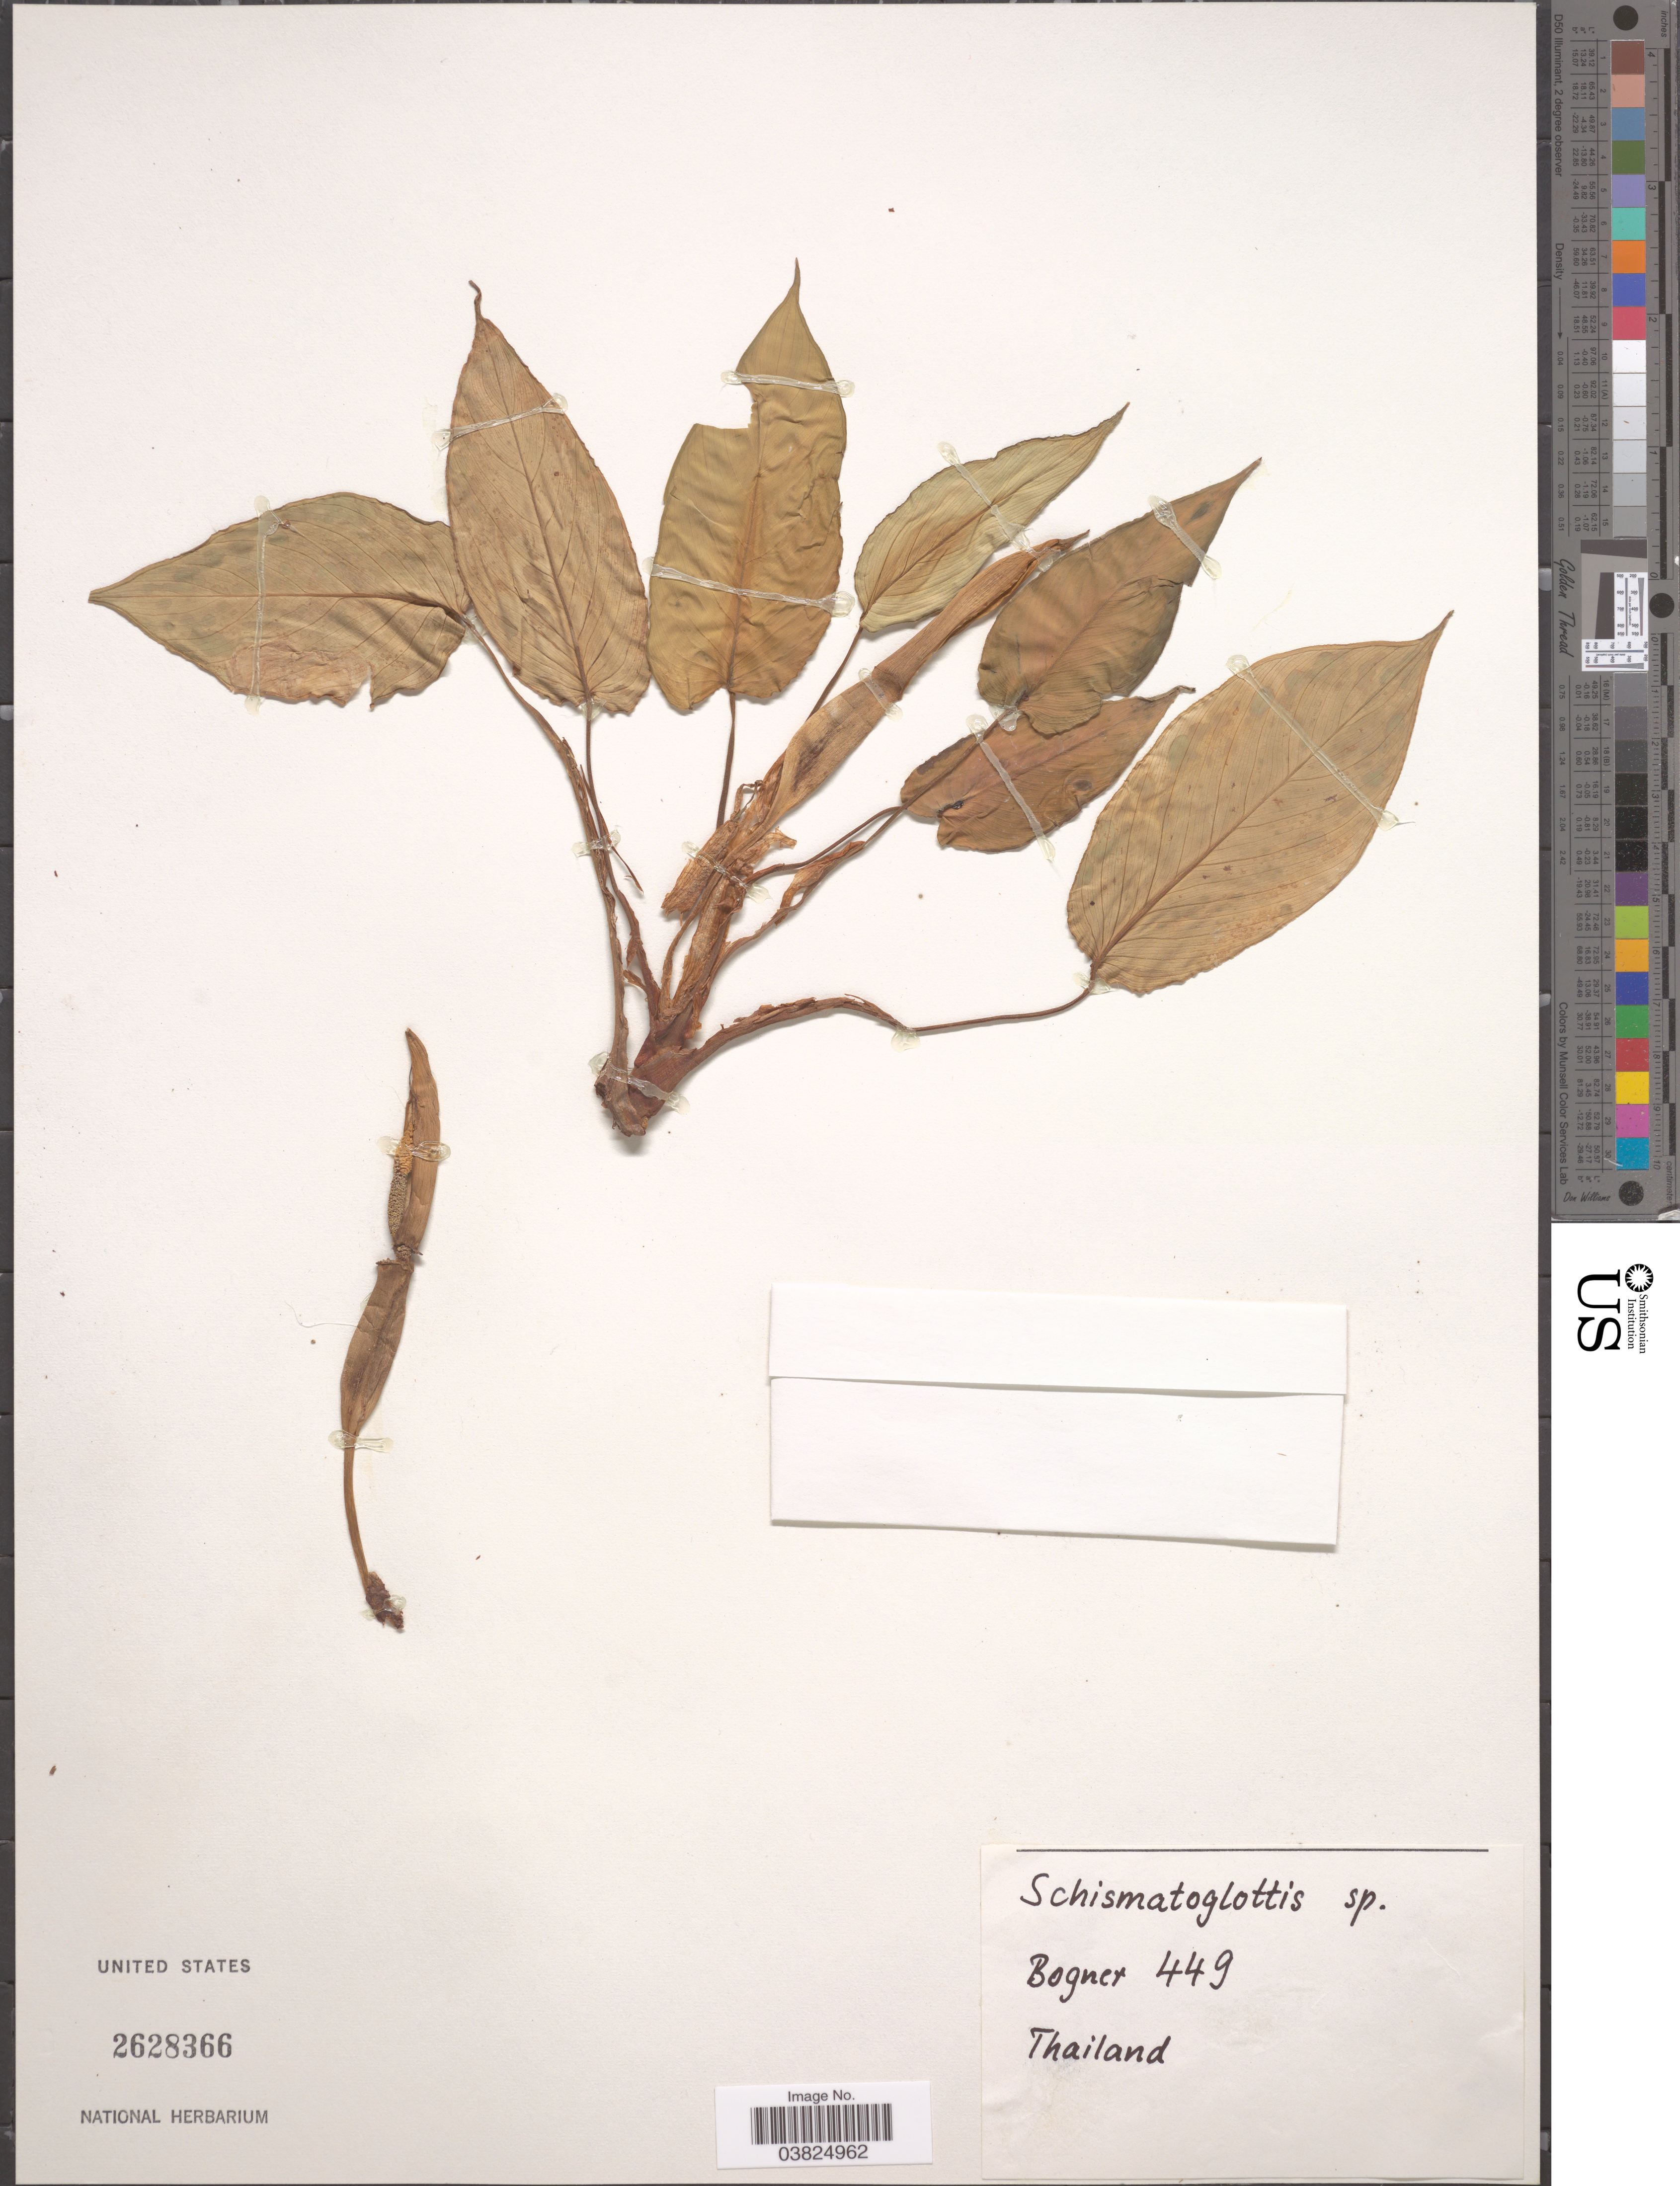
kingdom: Plantae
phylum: Tracheophyta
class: Liliopsida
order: Alismatales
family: Araceae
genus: Schismatoglottis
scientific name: Schismatoglottis sp.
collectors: Bogner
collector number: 449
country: Thailand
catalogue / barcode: US 2628366